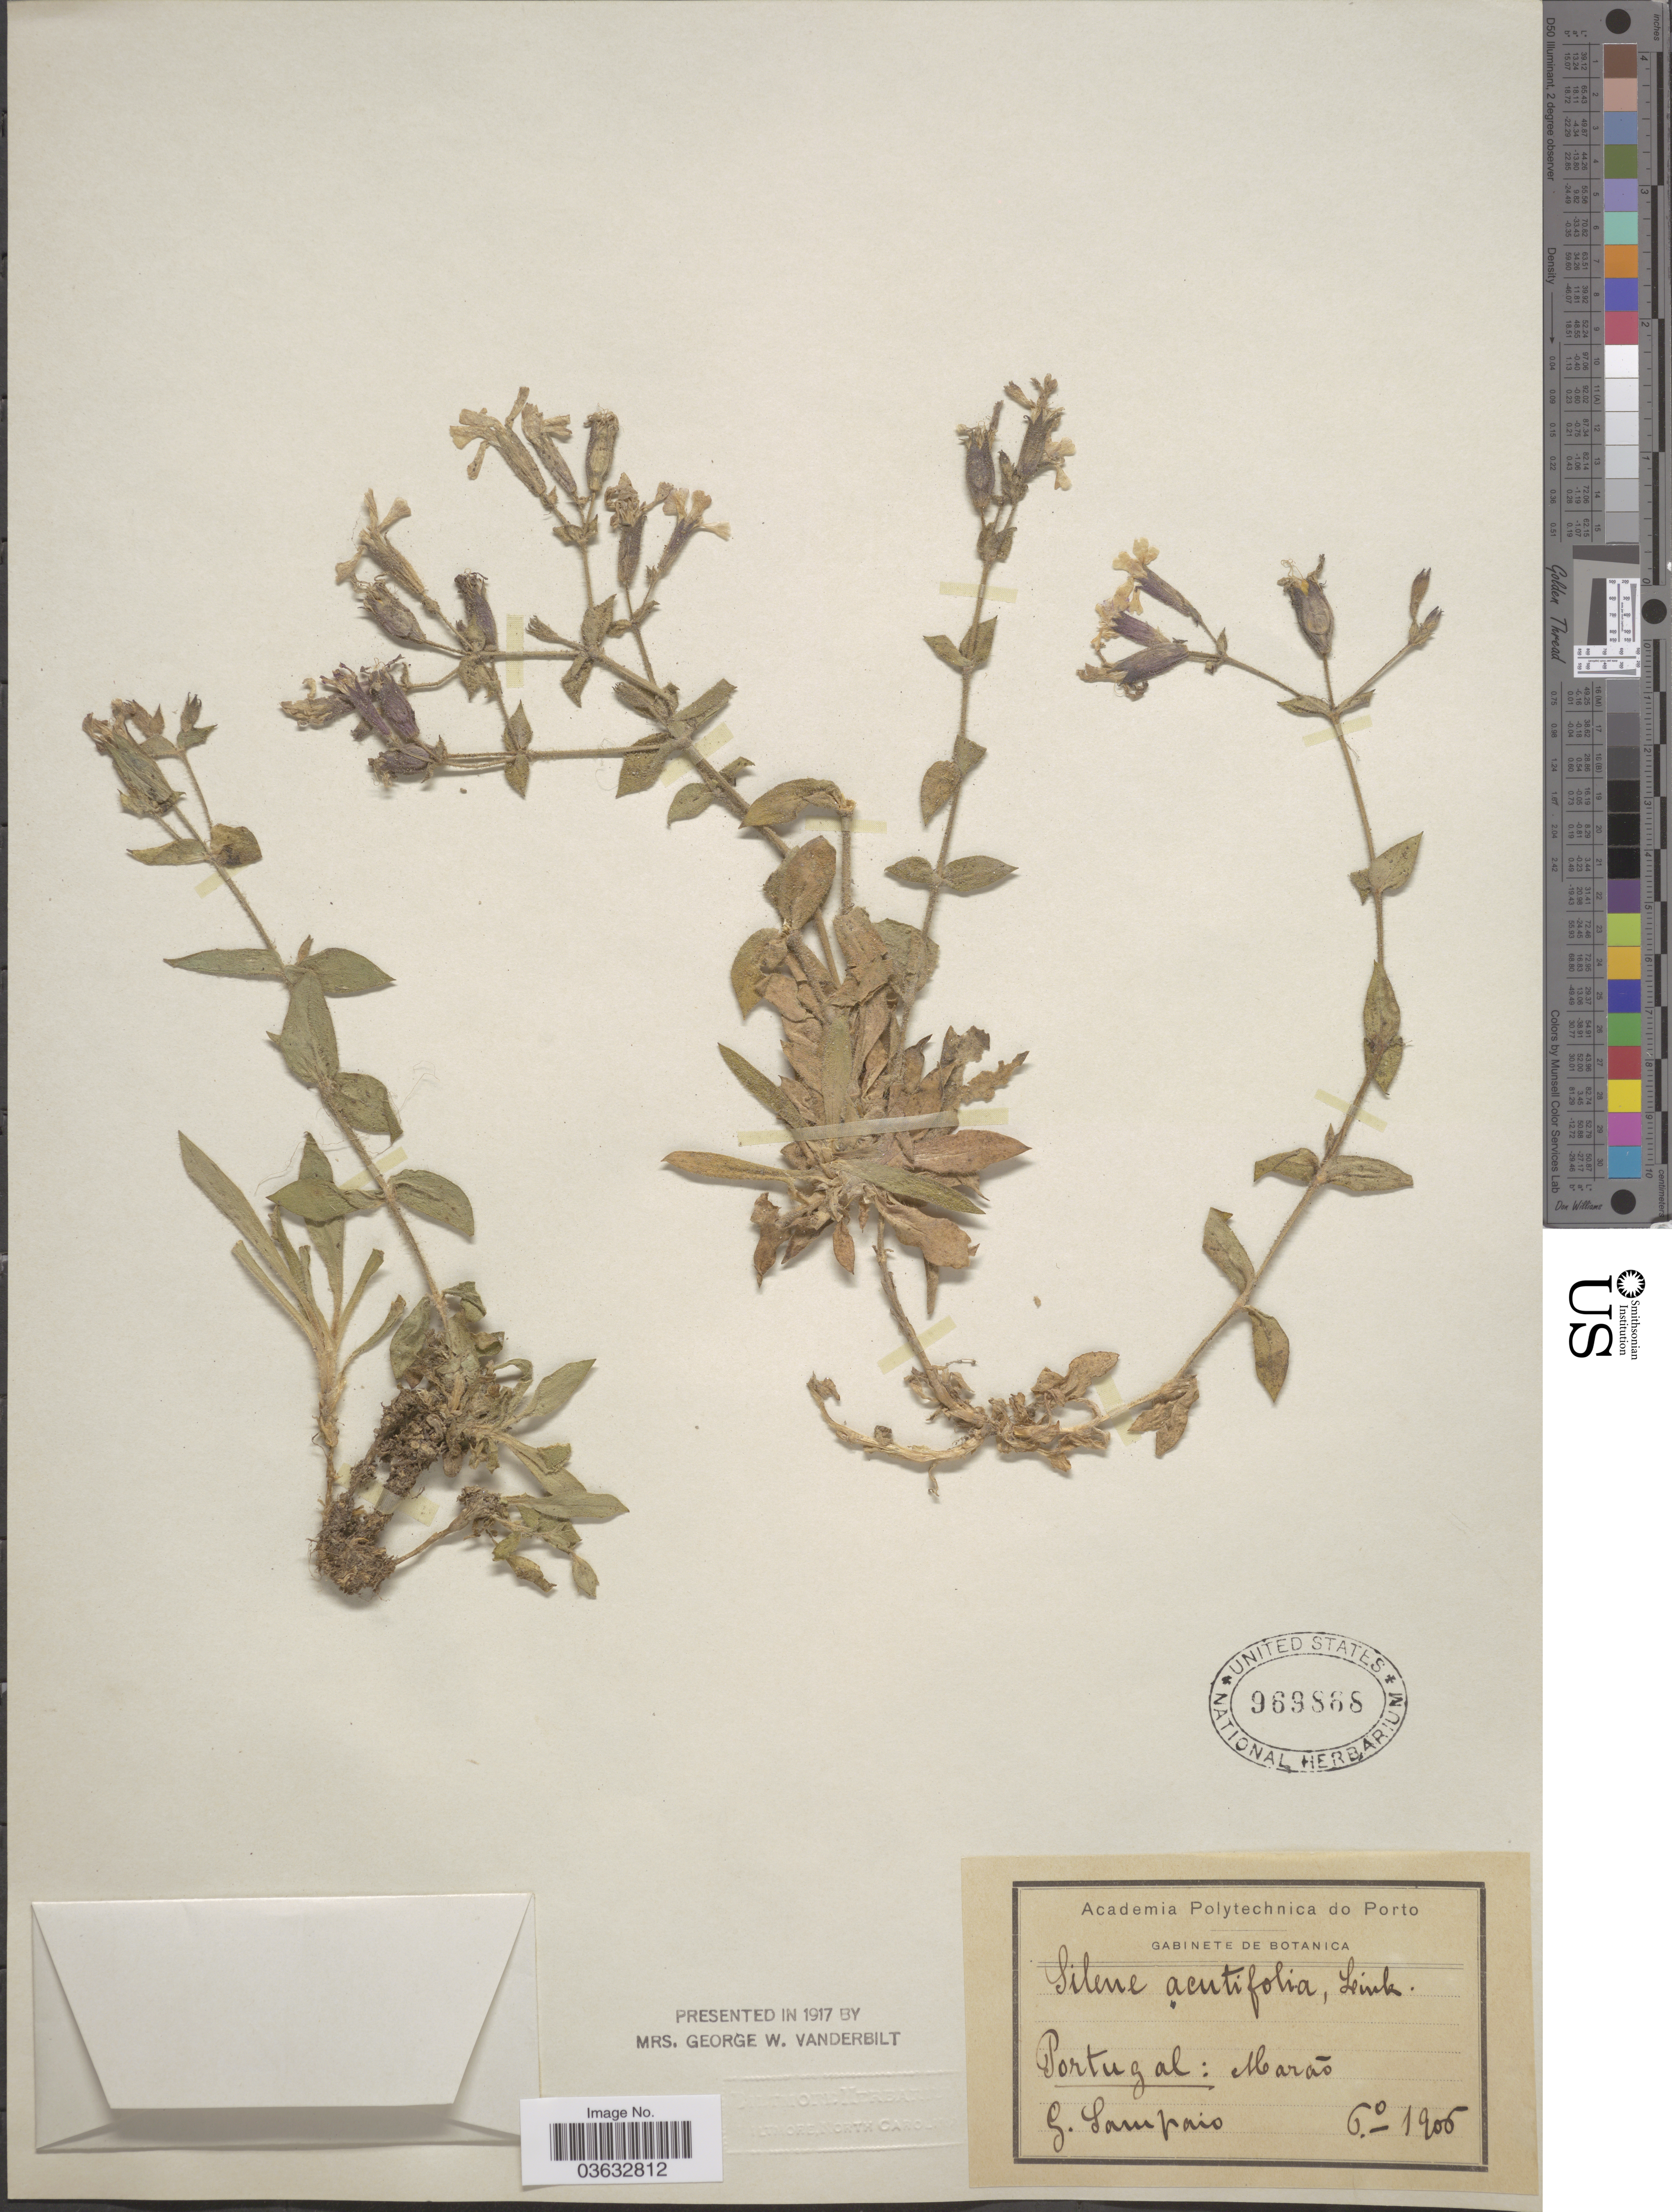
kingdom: Plantae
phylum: Tracheophyta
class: Magnoliopsida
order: Caryophyllales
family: Caryophyllaceae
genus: Silene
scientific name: Silene acutifolia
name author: Link ex Rohrb.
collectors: G. A. Sampaio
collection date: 1905-06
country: Portugal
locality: Marão.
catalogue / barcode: US 969868